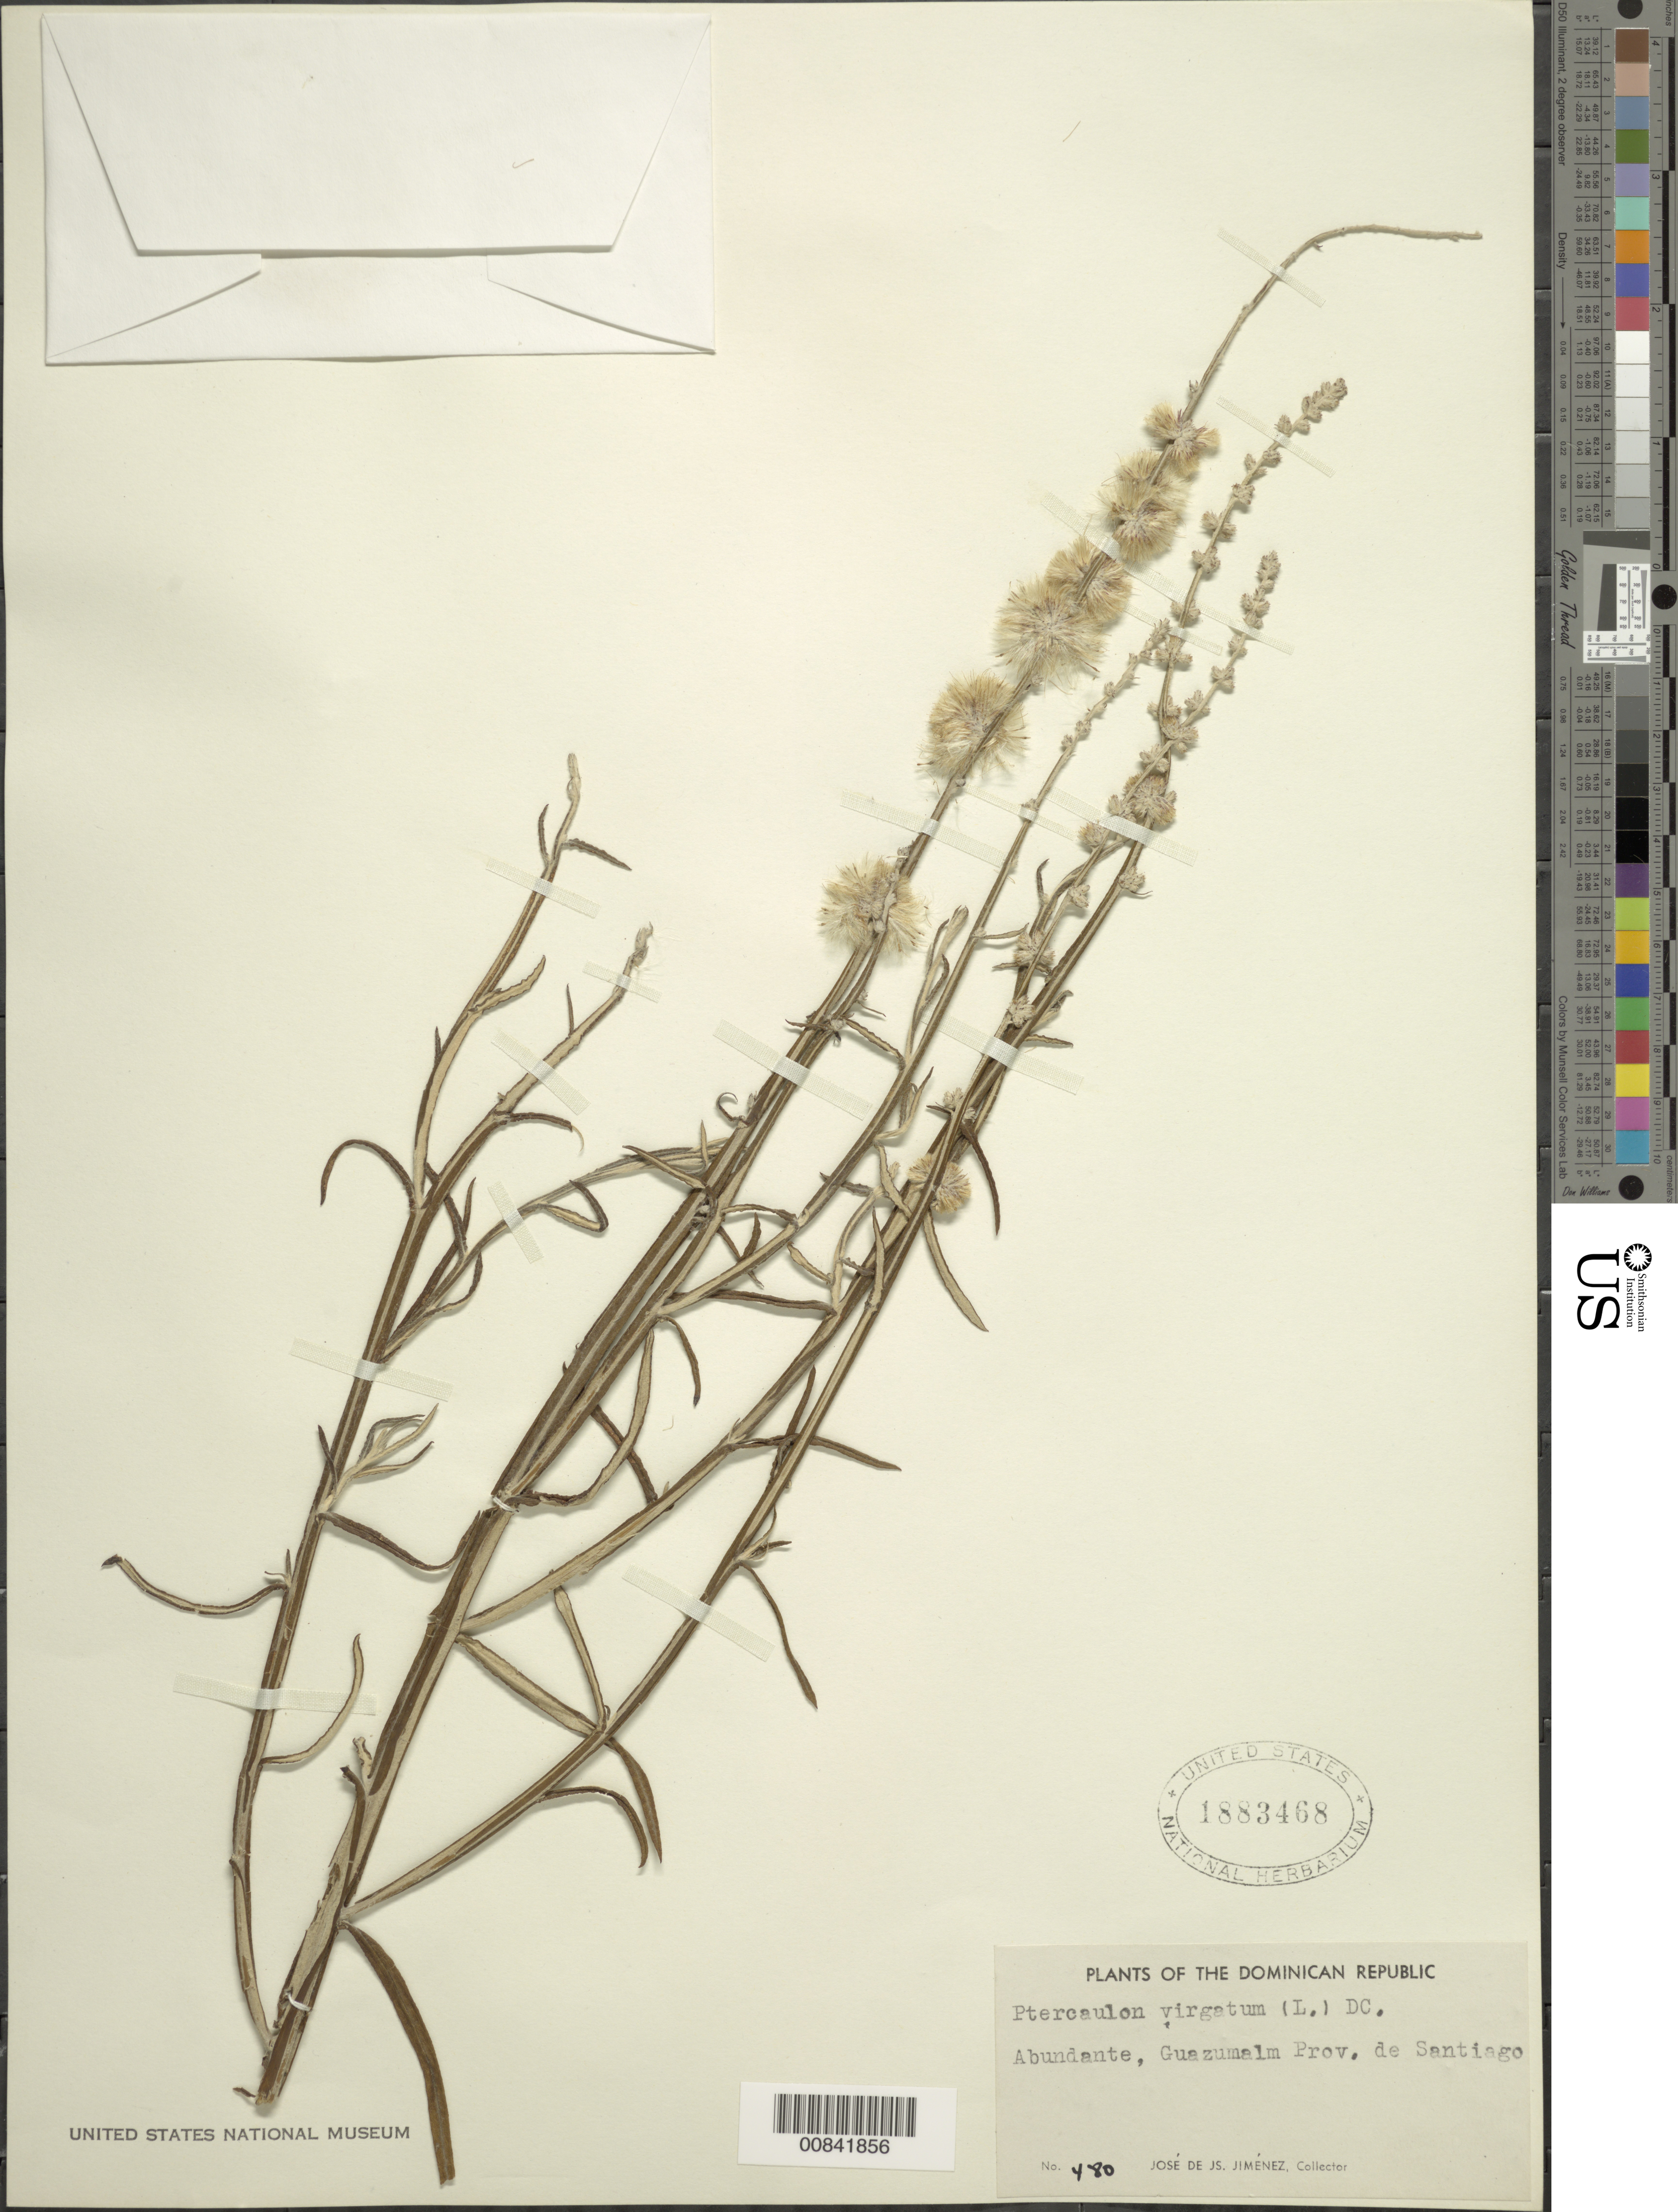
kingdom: Plantae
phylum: Tracheophyta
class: Magnoliopsida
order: Asterales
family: Asteraceae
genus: Pterocaulon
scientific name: Pterocaulon virgatum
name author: (L.) DC.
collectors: J. J. Jiménez Almonte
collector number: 480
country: Dominican Republic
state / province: Santiago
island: Hispaniola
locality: Guazumalm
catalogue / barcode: US 1883468